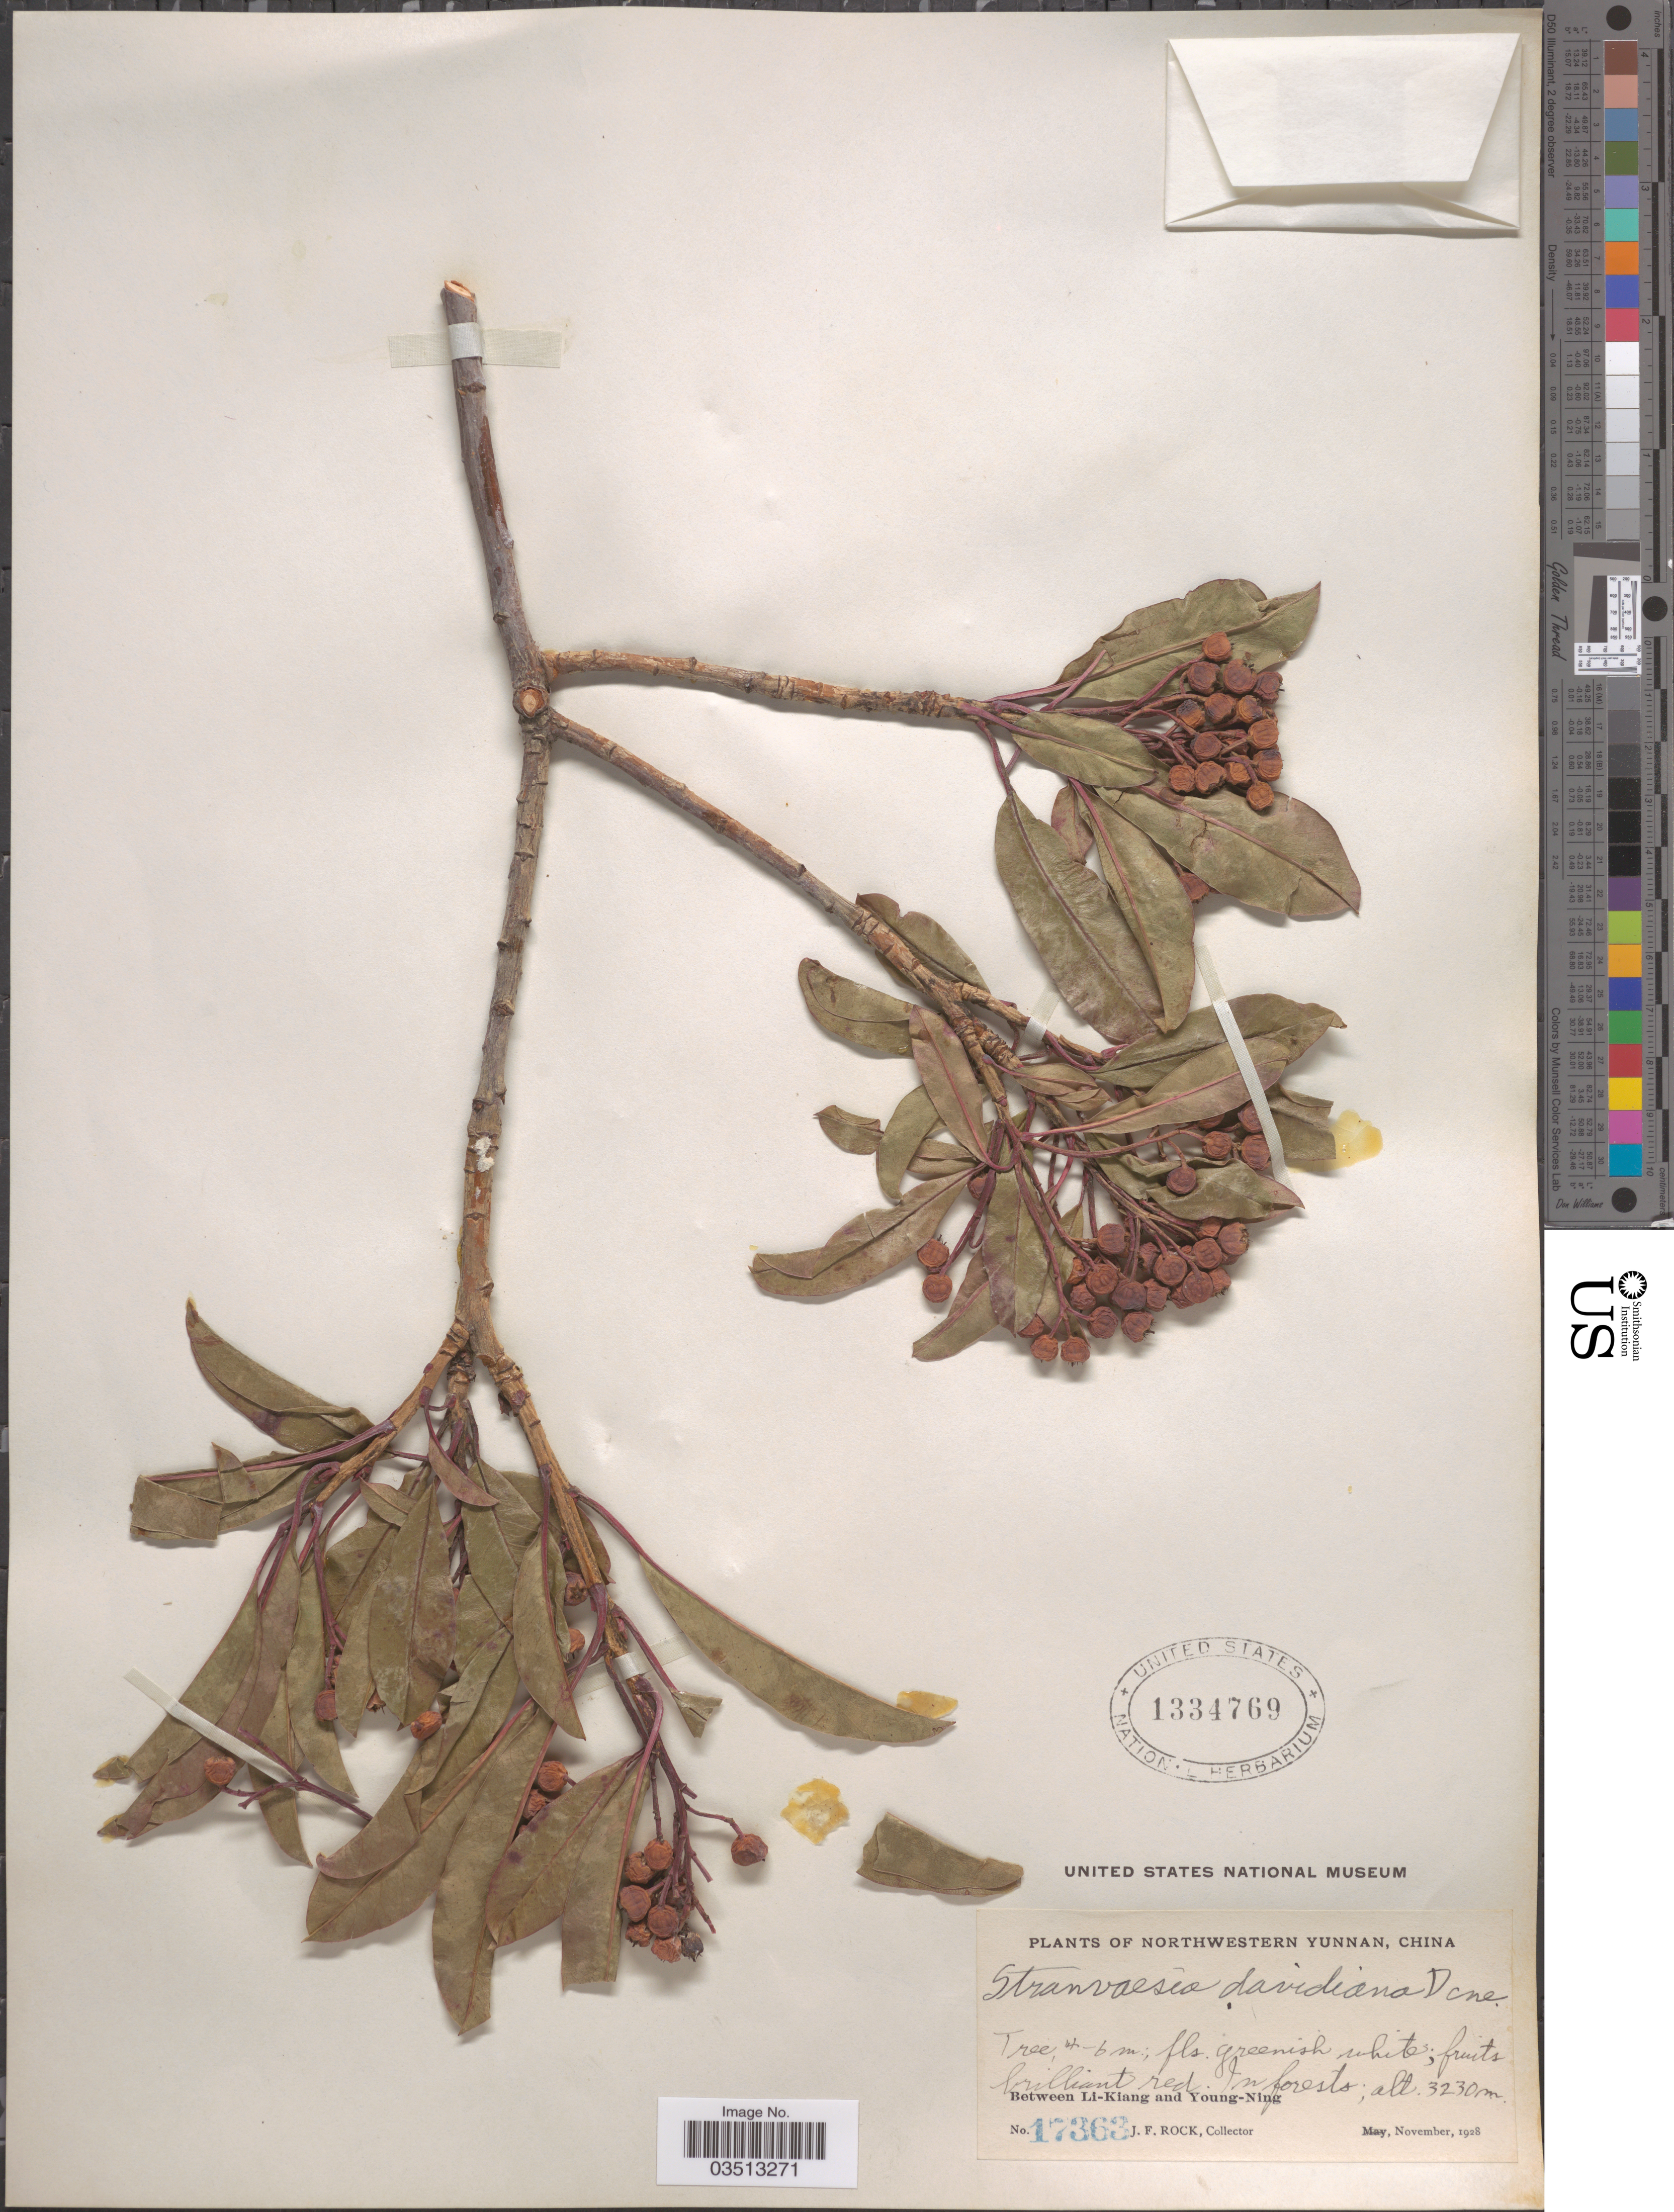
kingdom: Plantae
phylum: Tracheophyta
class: Magnoliopsida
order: Rosales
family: Rosaceae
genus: Stranvaesia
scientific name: Stranvaesia davidiana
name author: Decne.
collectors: J. Rock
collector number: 17363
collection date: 1928-11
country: China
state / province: Yunnan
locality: Northwestern Yunnan. Between Li-Kiang and Young-Ning.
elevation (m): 3230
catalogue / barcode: US 1334769